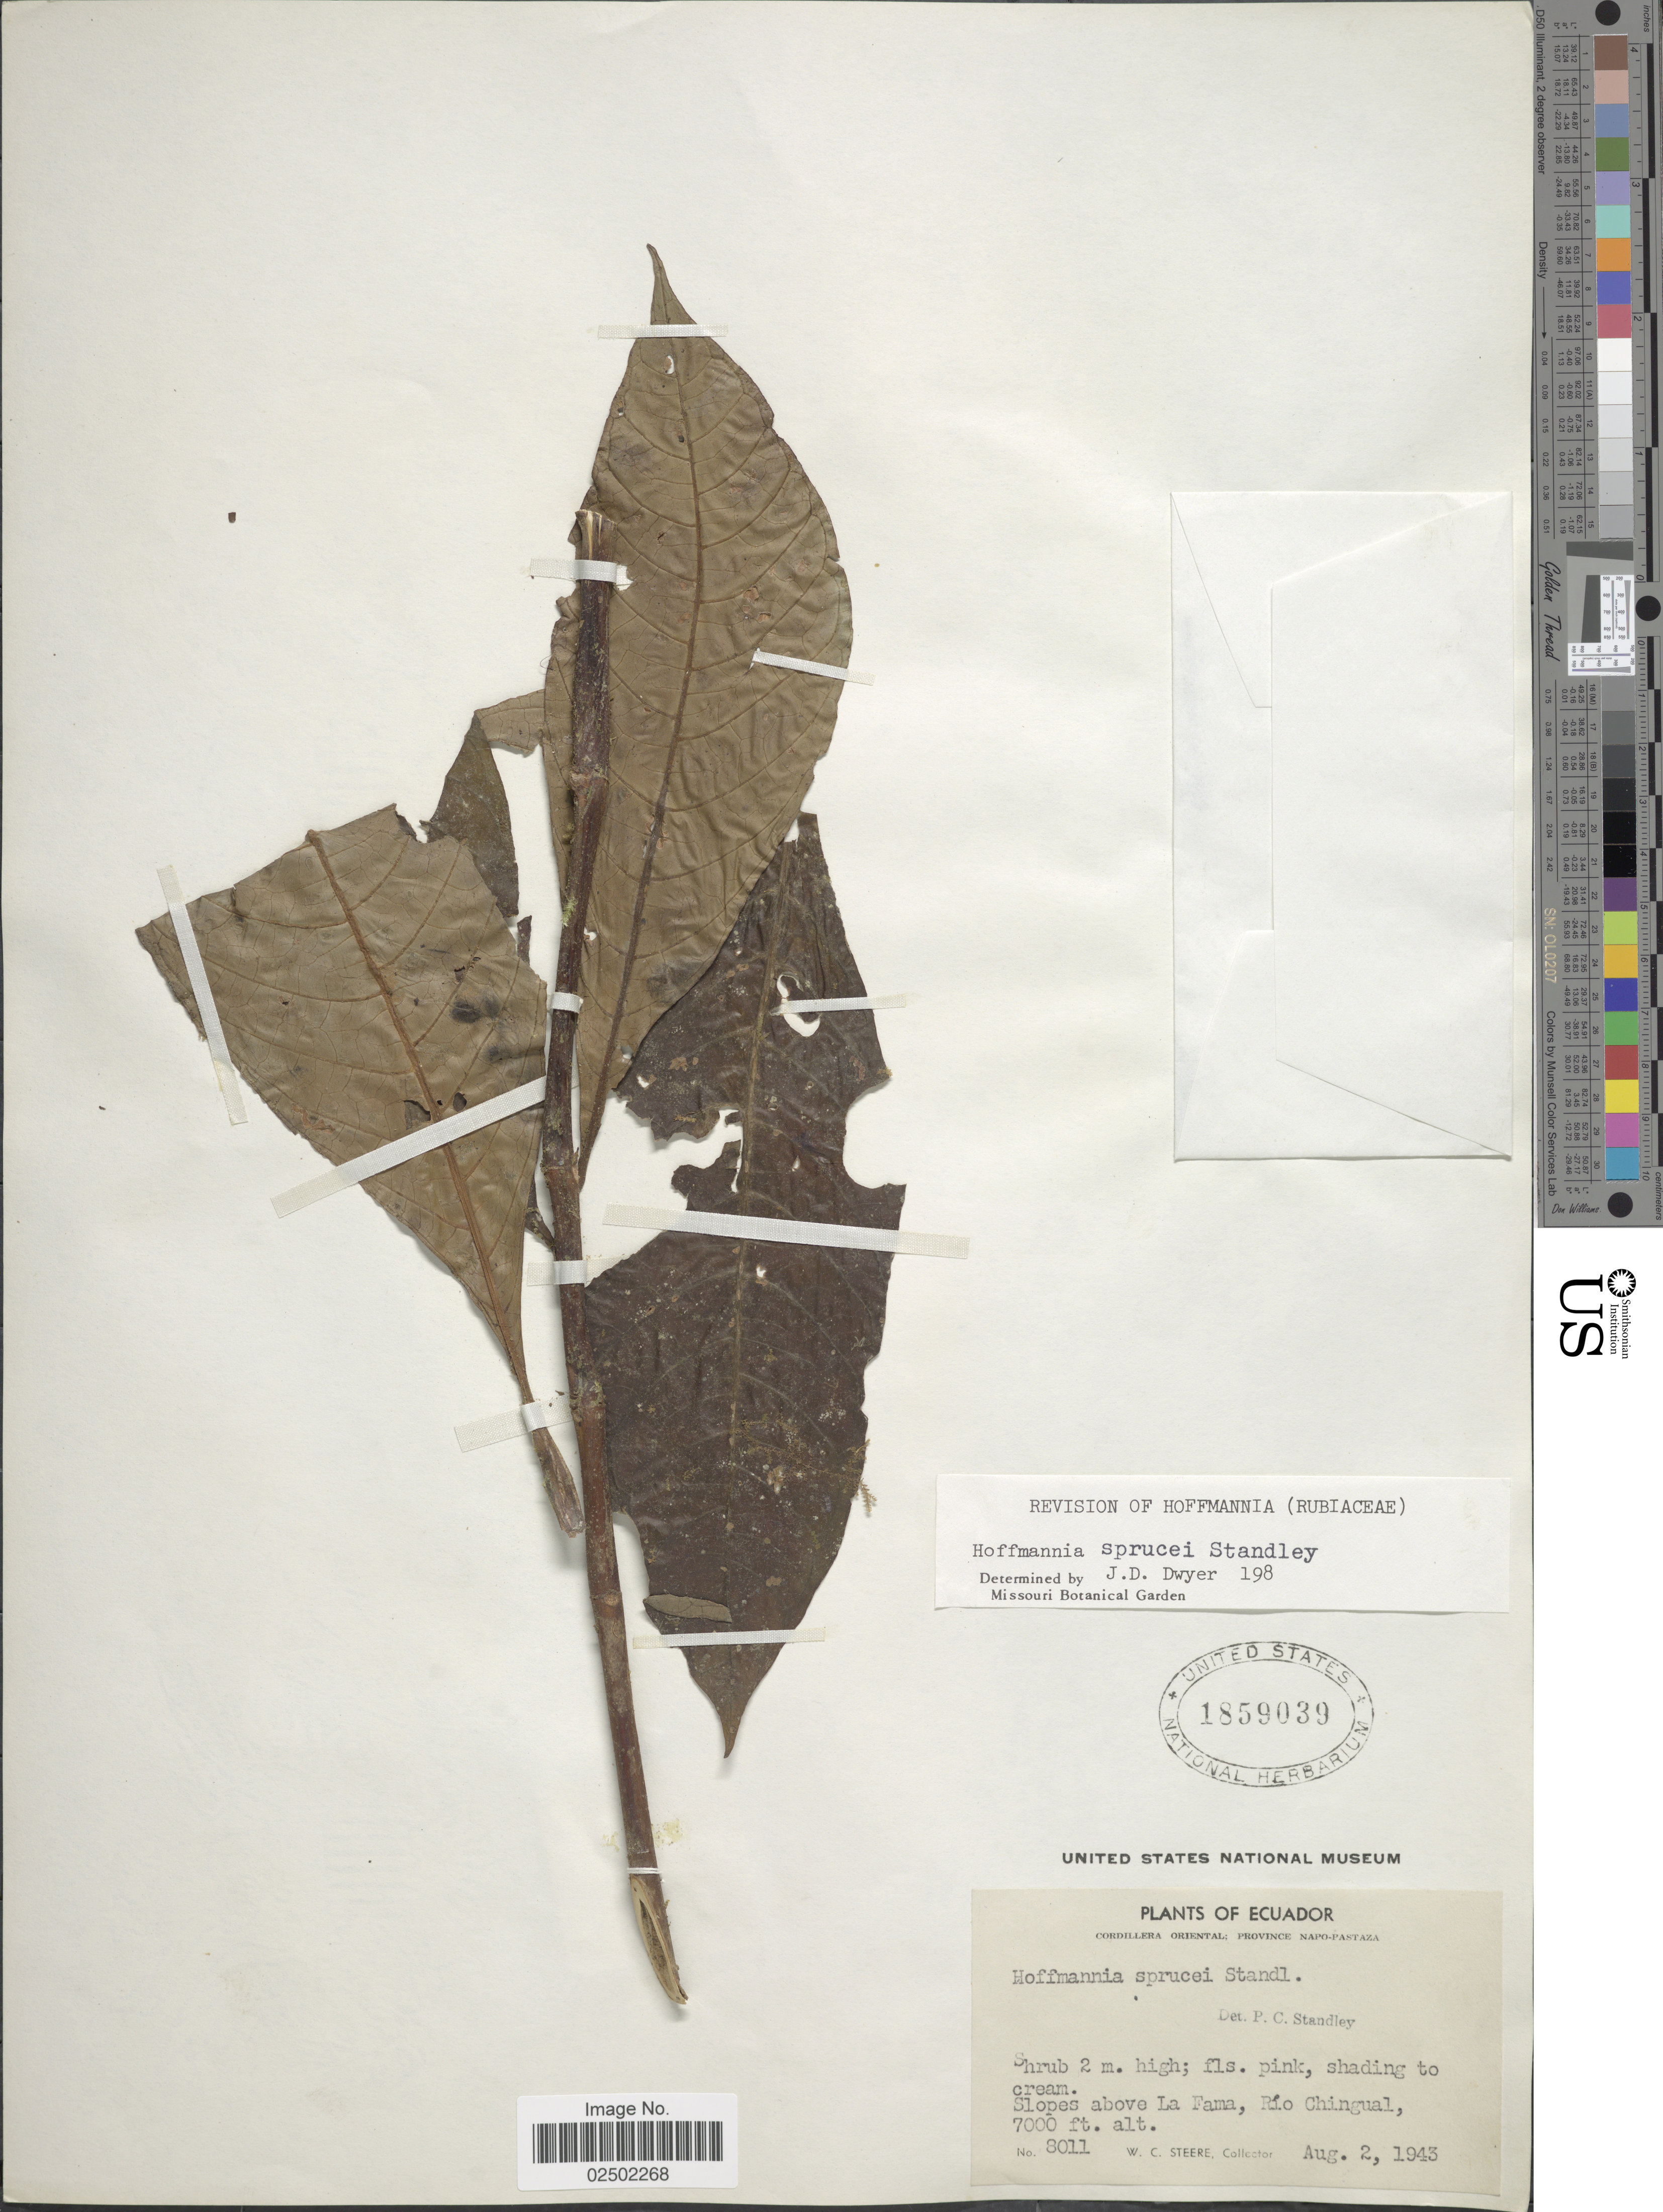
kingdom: Plantae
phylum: Tracheophyta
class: Magnoliopsida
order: Gentianales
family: Rubiaceae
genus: Hoffmannia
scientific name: Hoffmannia sprucei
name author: Standl.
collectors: W. C. Steere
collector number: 8011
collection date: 1943-08-02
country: Ecuador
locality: Slopes above La Fama, Rio Chingual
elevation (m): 2134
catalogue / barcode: US 1859039